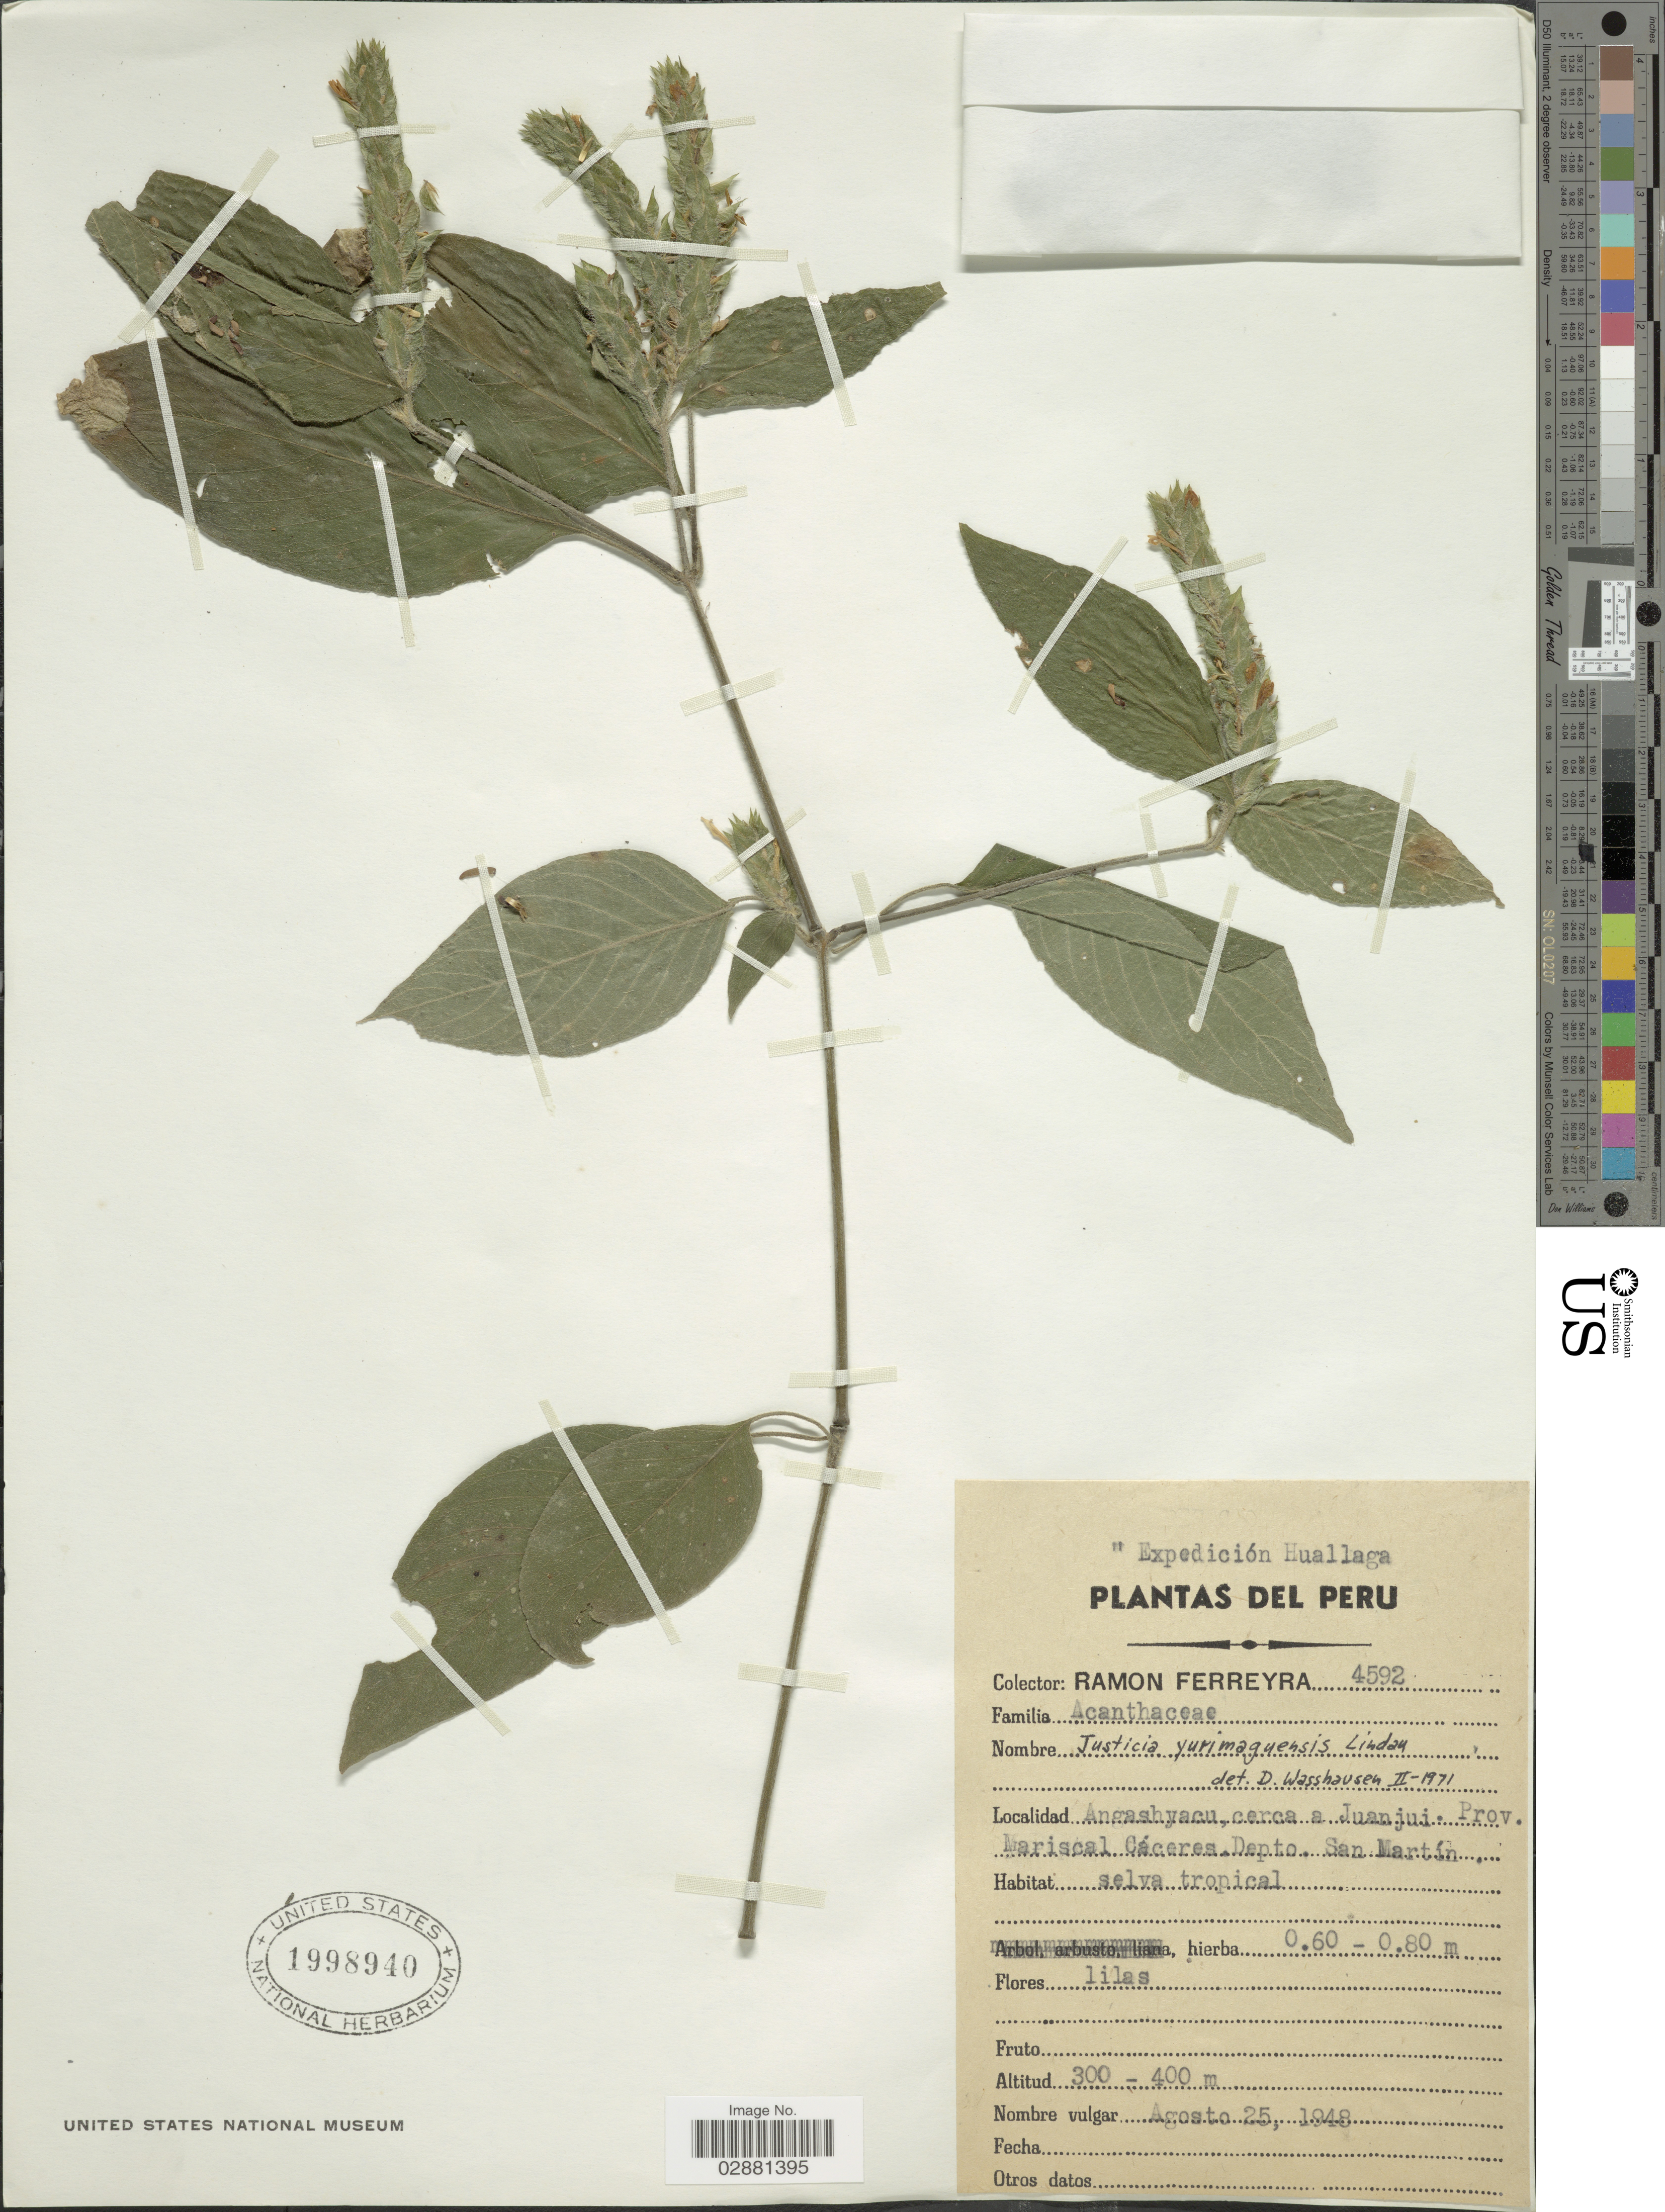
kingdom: Plantae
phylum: Tracheophyta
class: Magnoliopsida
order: Lamiales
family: Acanthaceae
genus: Justicia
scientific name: Justicia yurimaguensis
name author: Lindau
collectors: R. A. Ferreyra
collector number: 4592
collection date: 1948-08-25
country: Peru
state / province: San Martín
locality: Angashyacu, cerca a Juanjui, Prov. Mariscal Cáceres, Depto. San Martín.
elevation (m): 300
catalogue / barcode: US 1998940